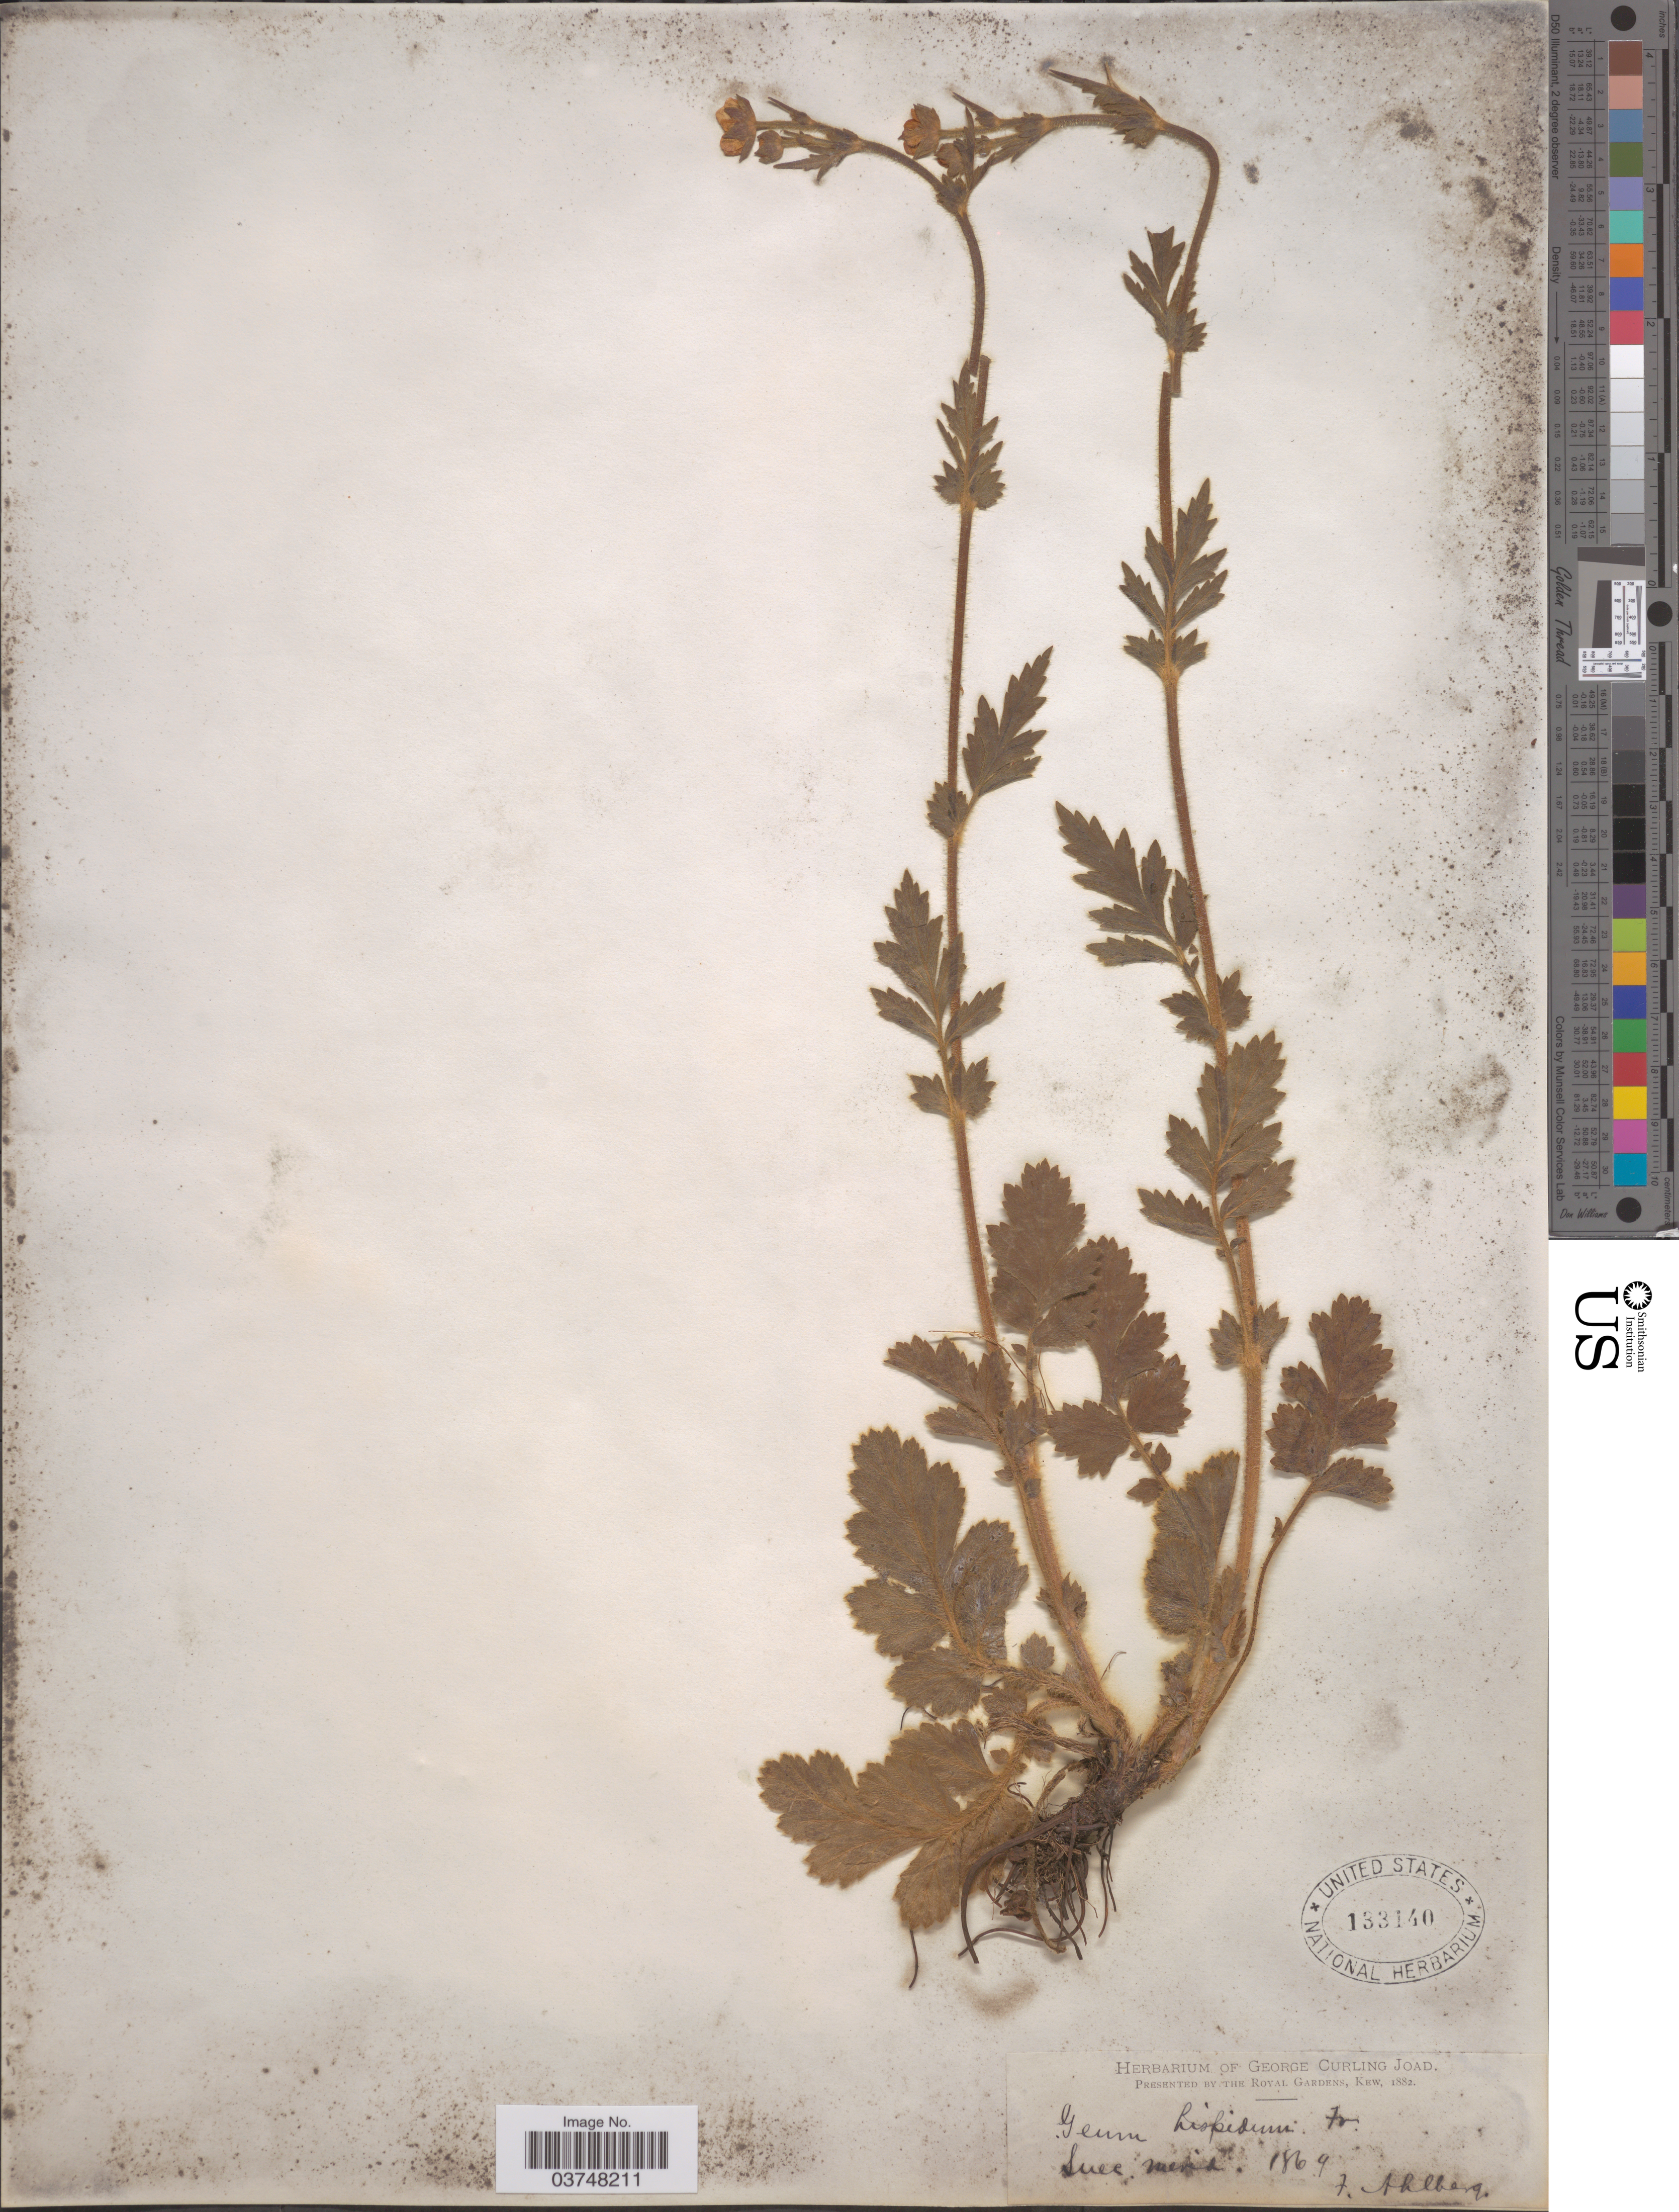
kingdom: Plantae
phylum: Tracheophyta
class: Magnoliopsida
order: Rosales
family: Rosaceae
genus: Geum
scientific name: Geum hispidum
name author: Fr.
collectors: F. Ahlberg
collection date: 1869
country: Sweden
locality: Suec. merid.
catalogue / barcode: US 133140